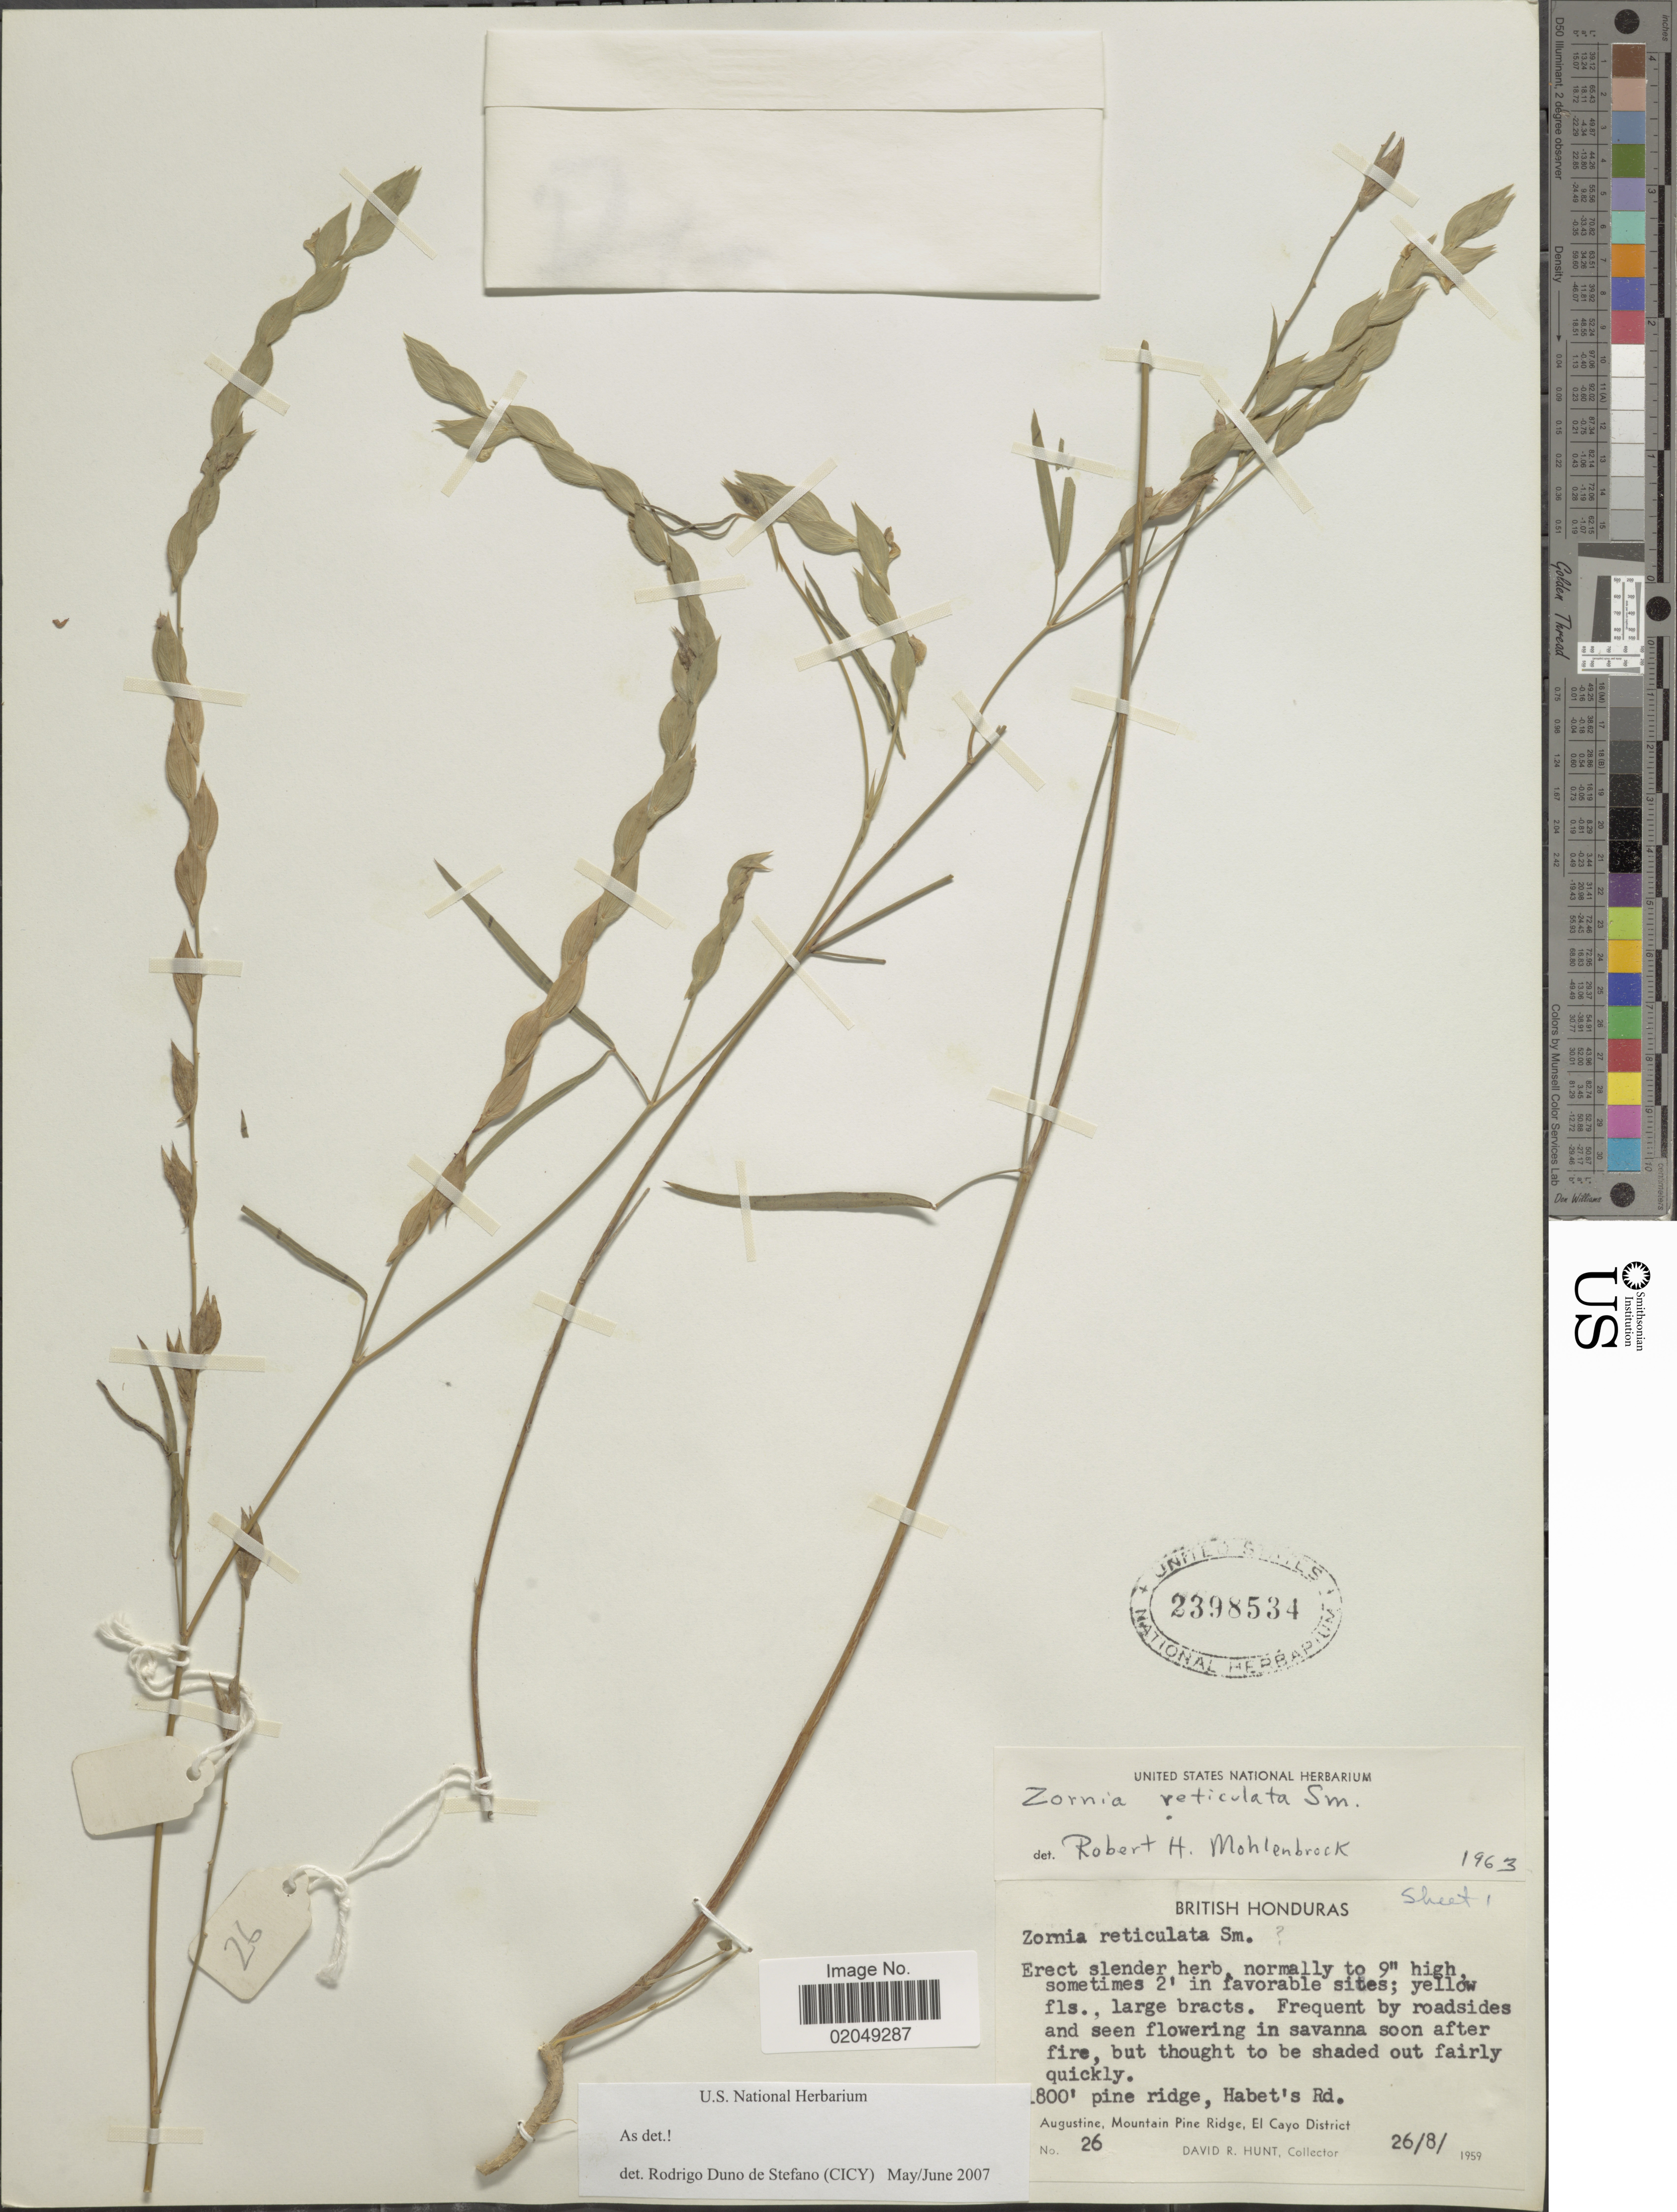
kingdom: Plantae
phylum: Tracheophyta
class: Magnoliopsida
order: Fabales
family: Fabaceae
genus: Zornia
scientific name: Zornia reticulata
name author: Sm.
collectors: D. R. Hunt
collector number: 26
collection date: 1959-08-26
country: Belize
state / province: Cayo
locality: British Honduras, frequent by roadsides and seen flowering in savnna soon after fire, pine ridge, Habet's Rd., Augustine, Mountain Pine Ridge, El Cayo District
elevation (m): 549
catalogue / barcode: US 2398534